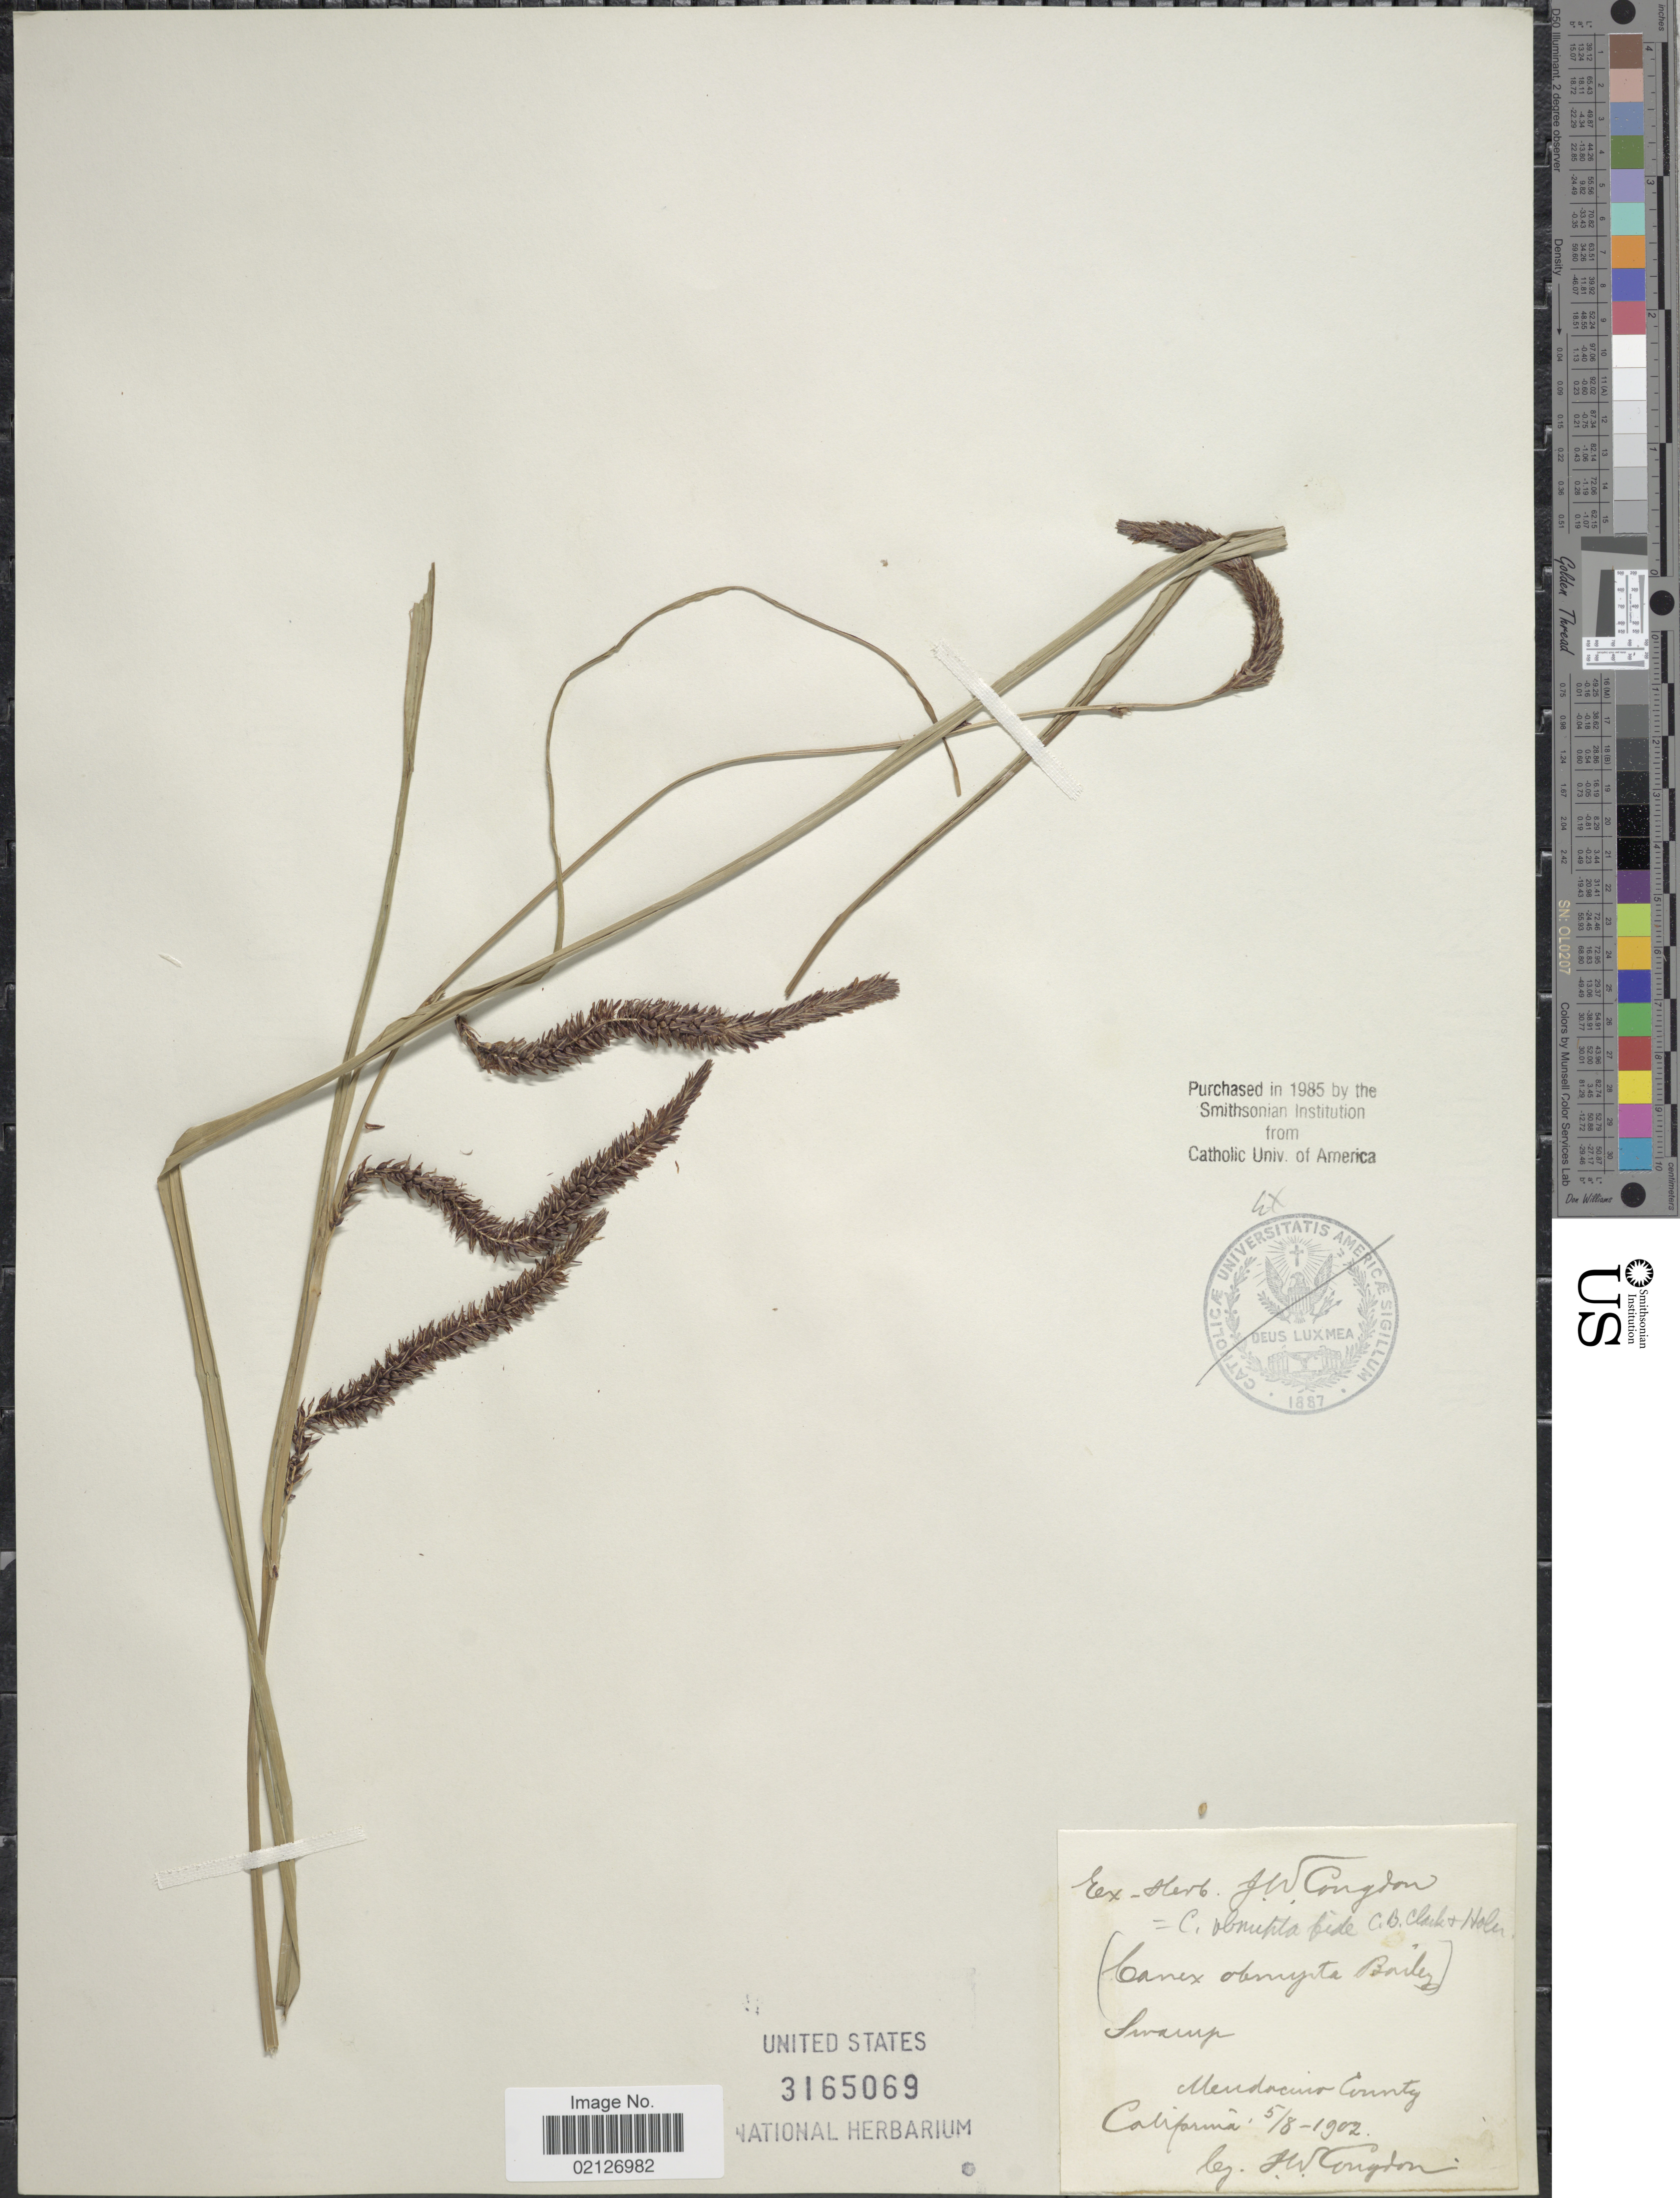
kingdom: Plantae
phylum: Tracheophyta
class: Liliopsida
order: Poales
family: Cyperaceae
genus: Carex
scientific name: Carex obnupta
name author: L.H. Bailey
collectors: J. W. Congdon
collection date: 1902-05-08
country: United States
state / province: California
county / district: Mendocino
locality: Swamp, Medocino County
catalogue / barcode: US 3165069